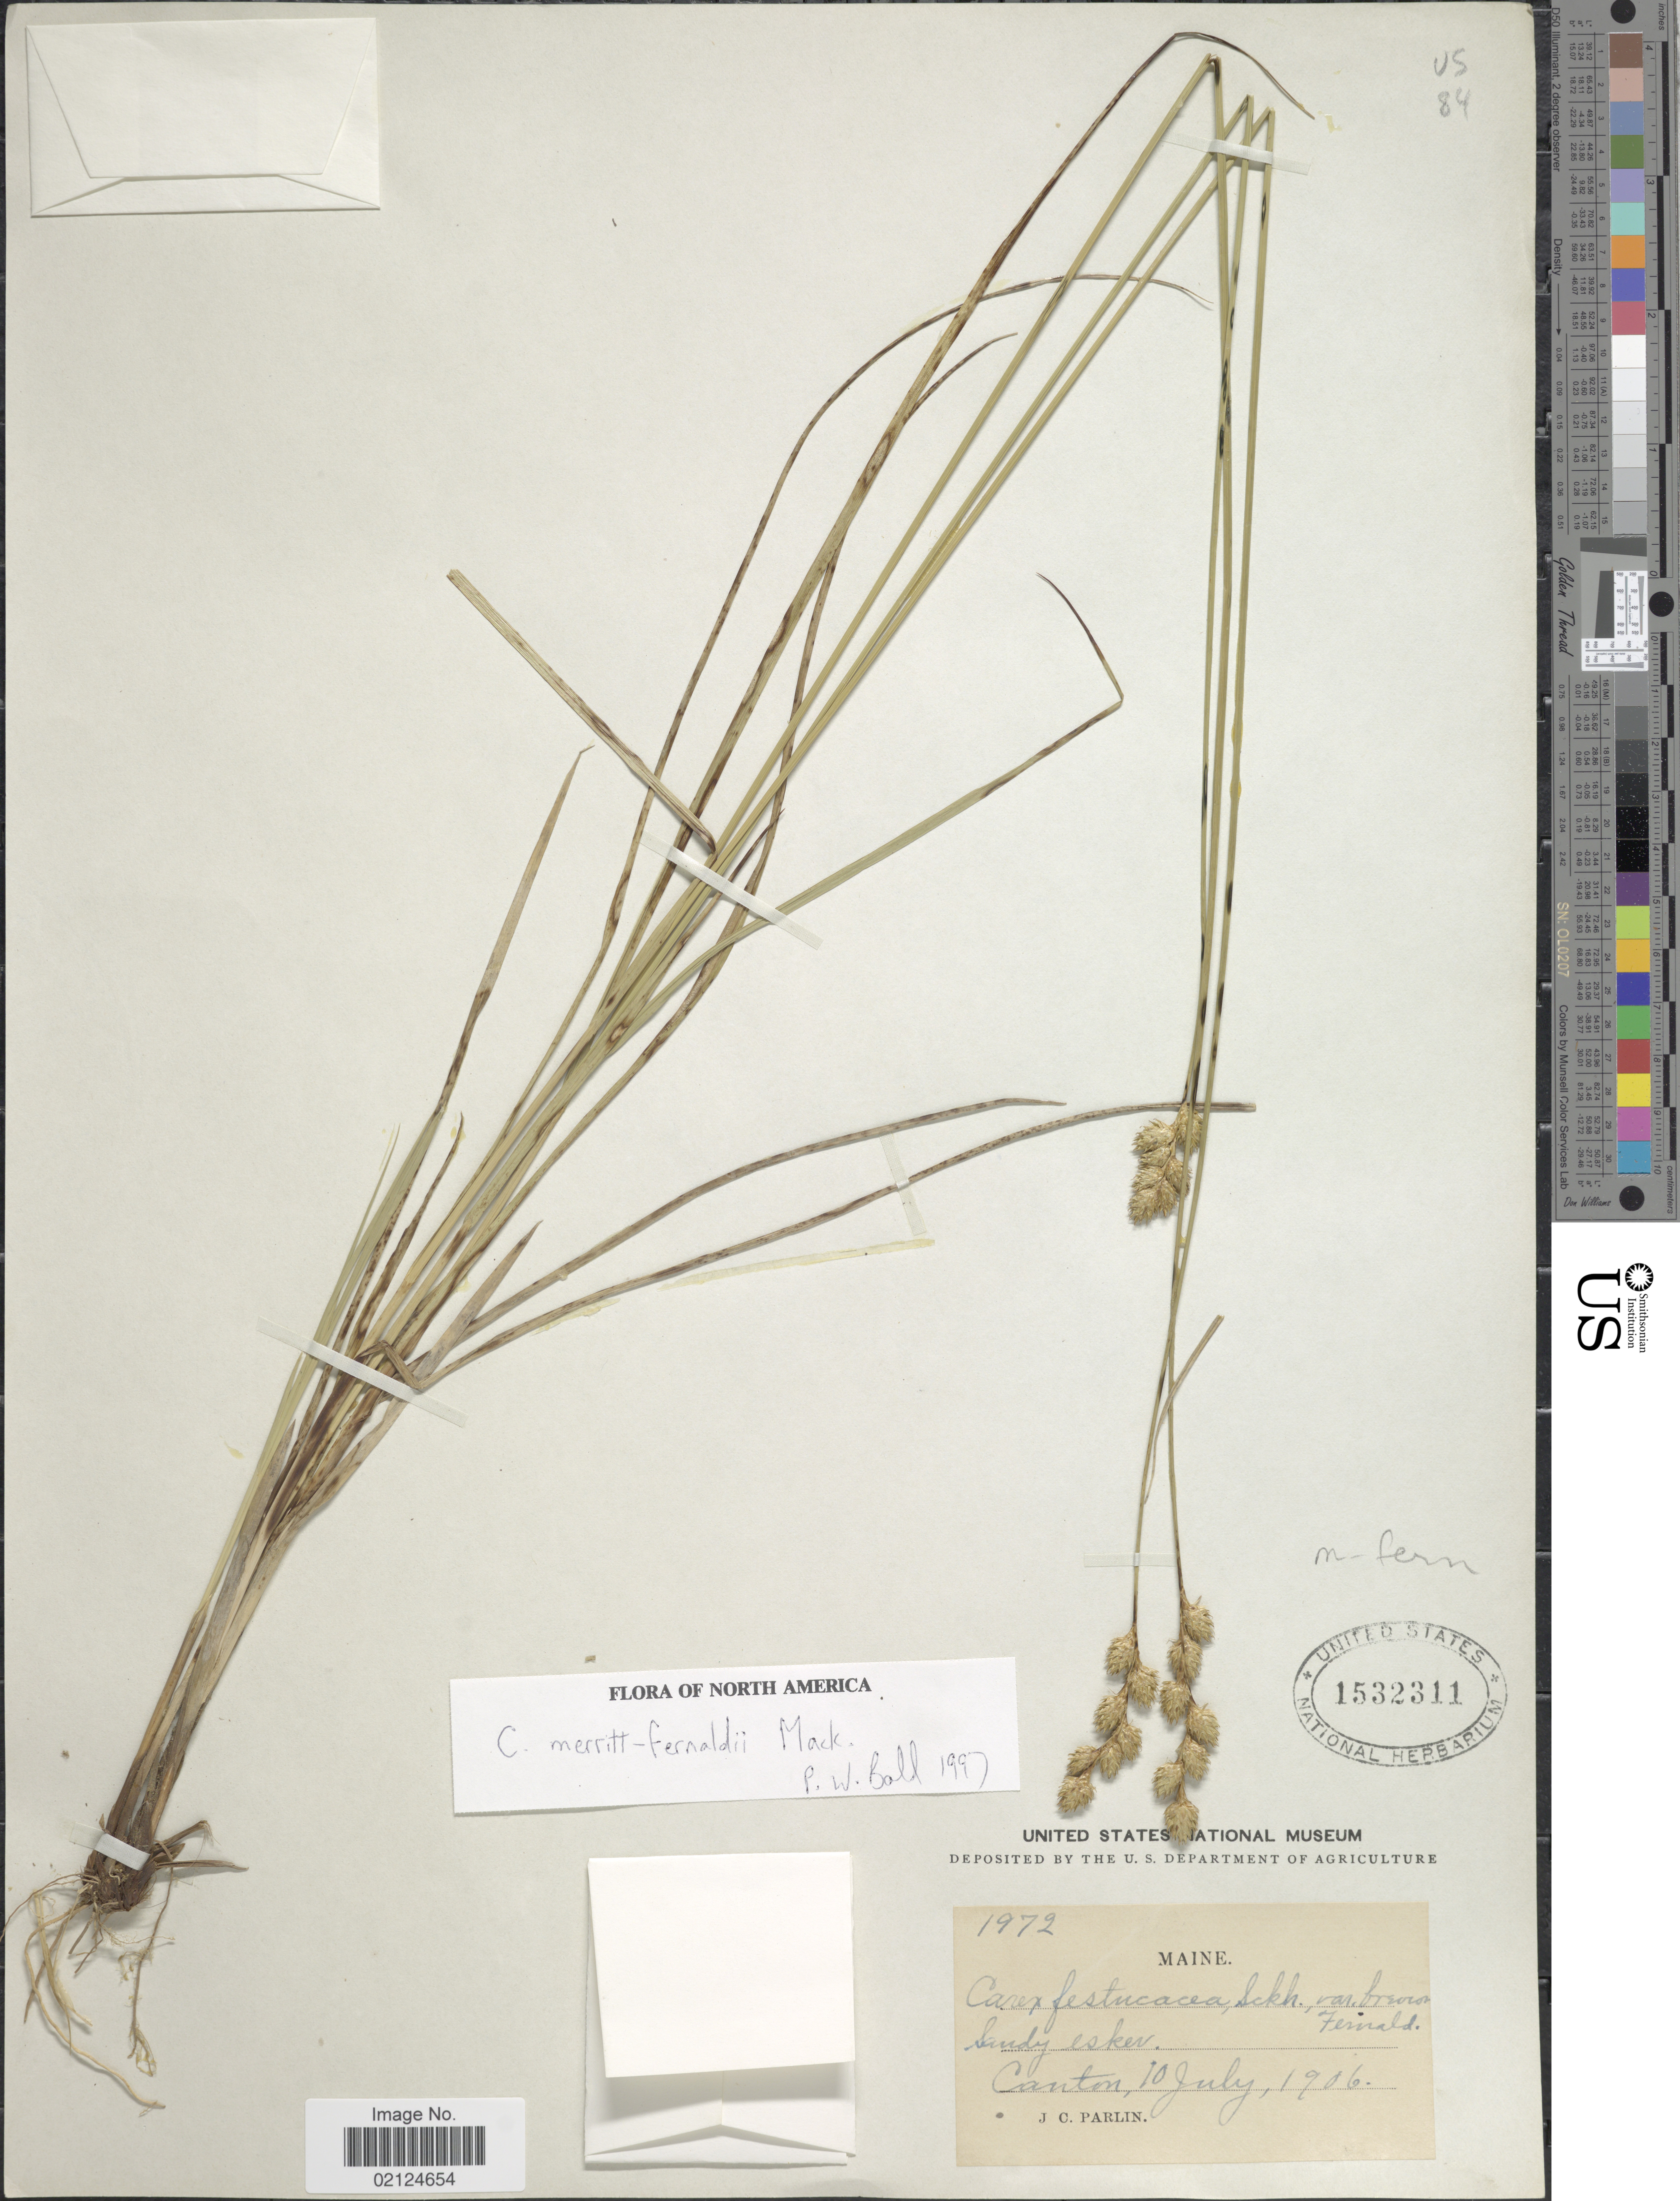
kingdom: Plantae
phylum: Tracheophyta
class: Liliopsida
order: Poales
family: Cyperaceae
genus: Carex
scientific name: Carex merritt-fernaldii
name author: Mack.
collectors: J. Parlin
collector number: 1972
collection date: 1906-07-10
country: United States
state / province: Maine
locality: Canton, Sandy esker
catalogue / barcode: US 1532311